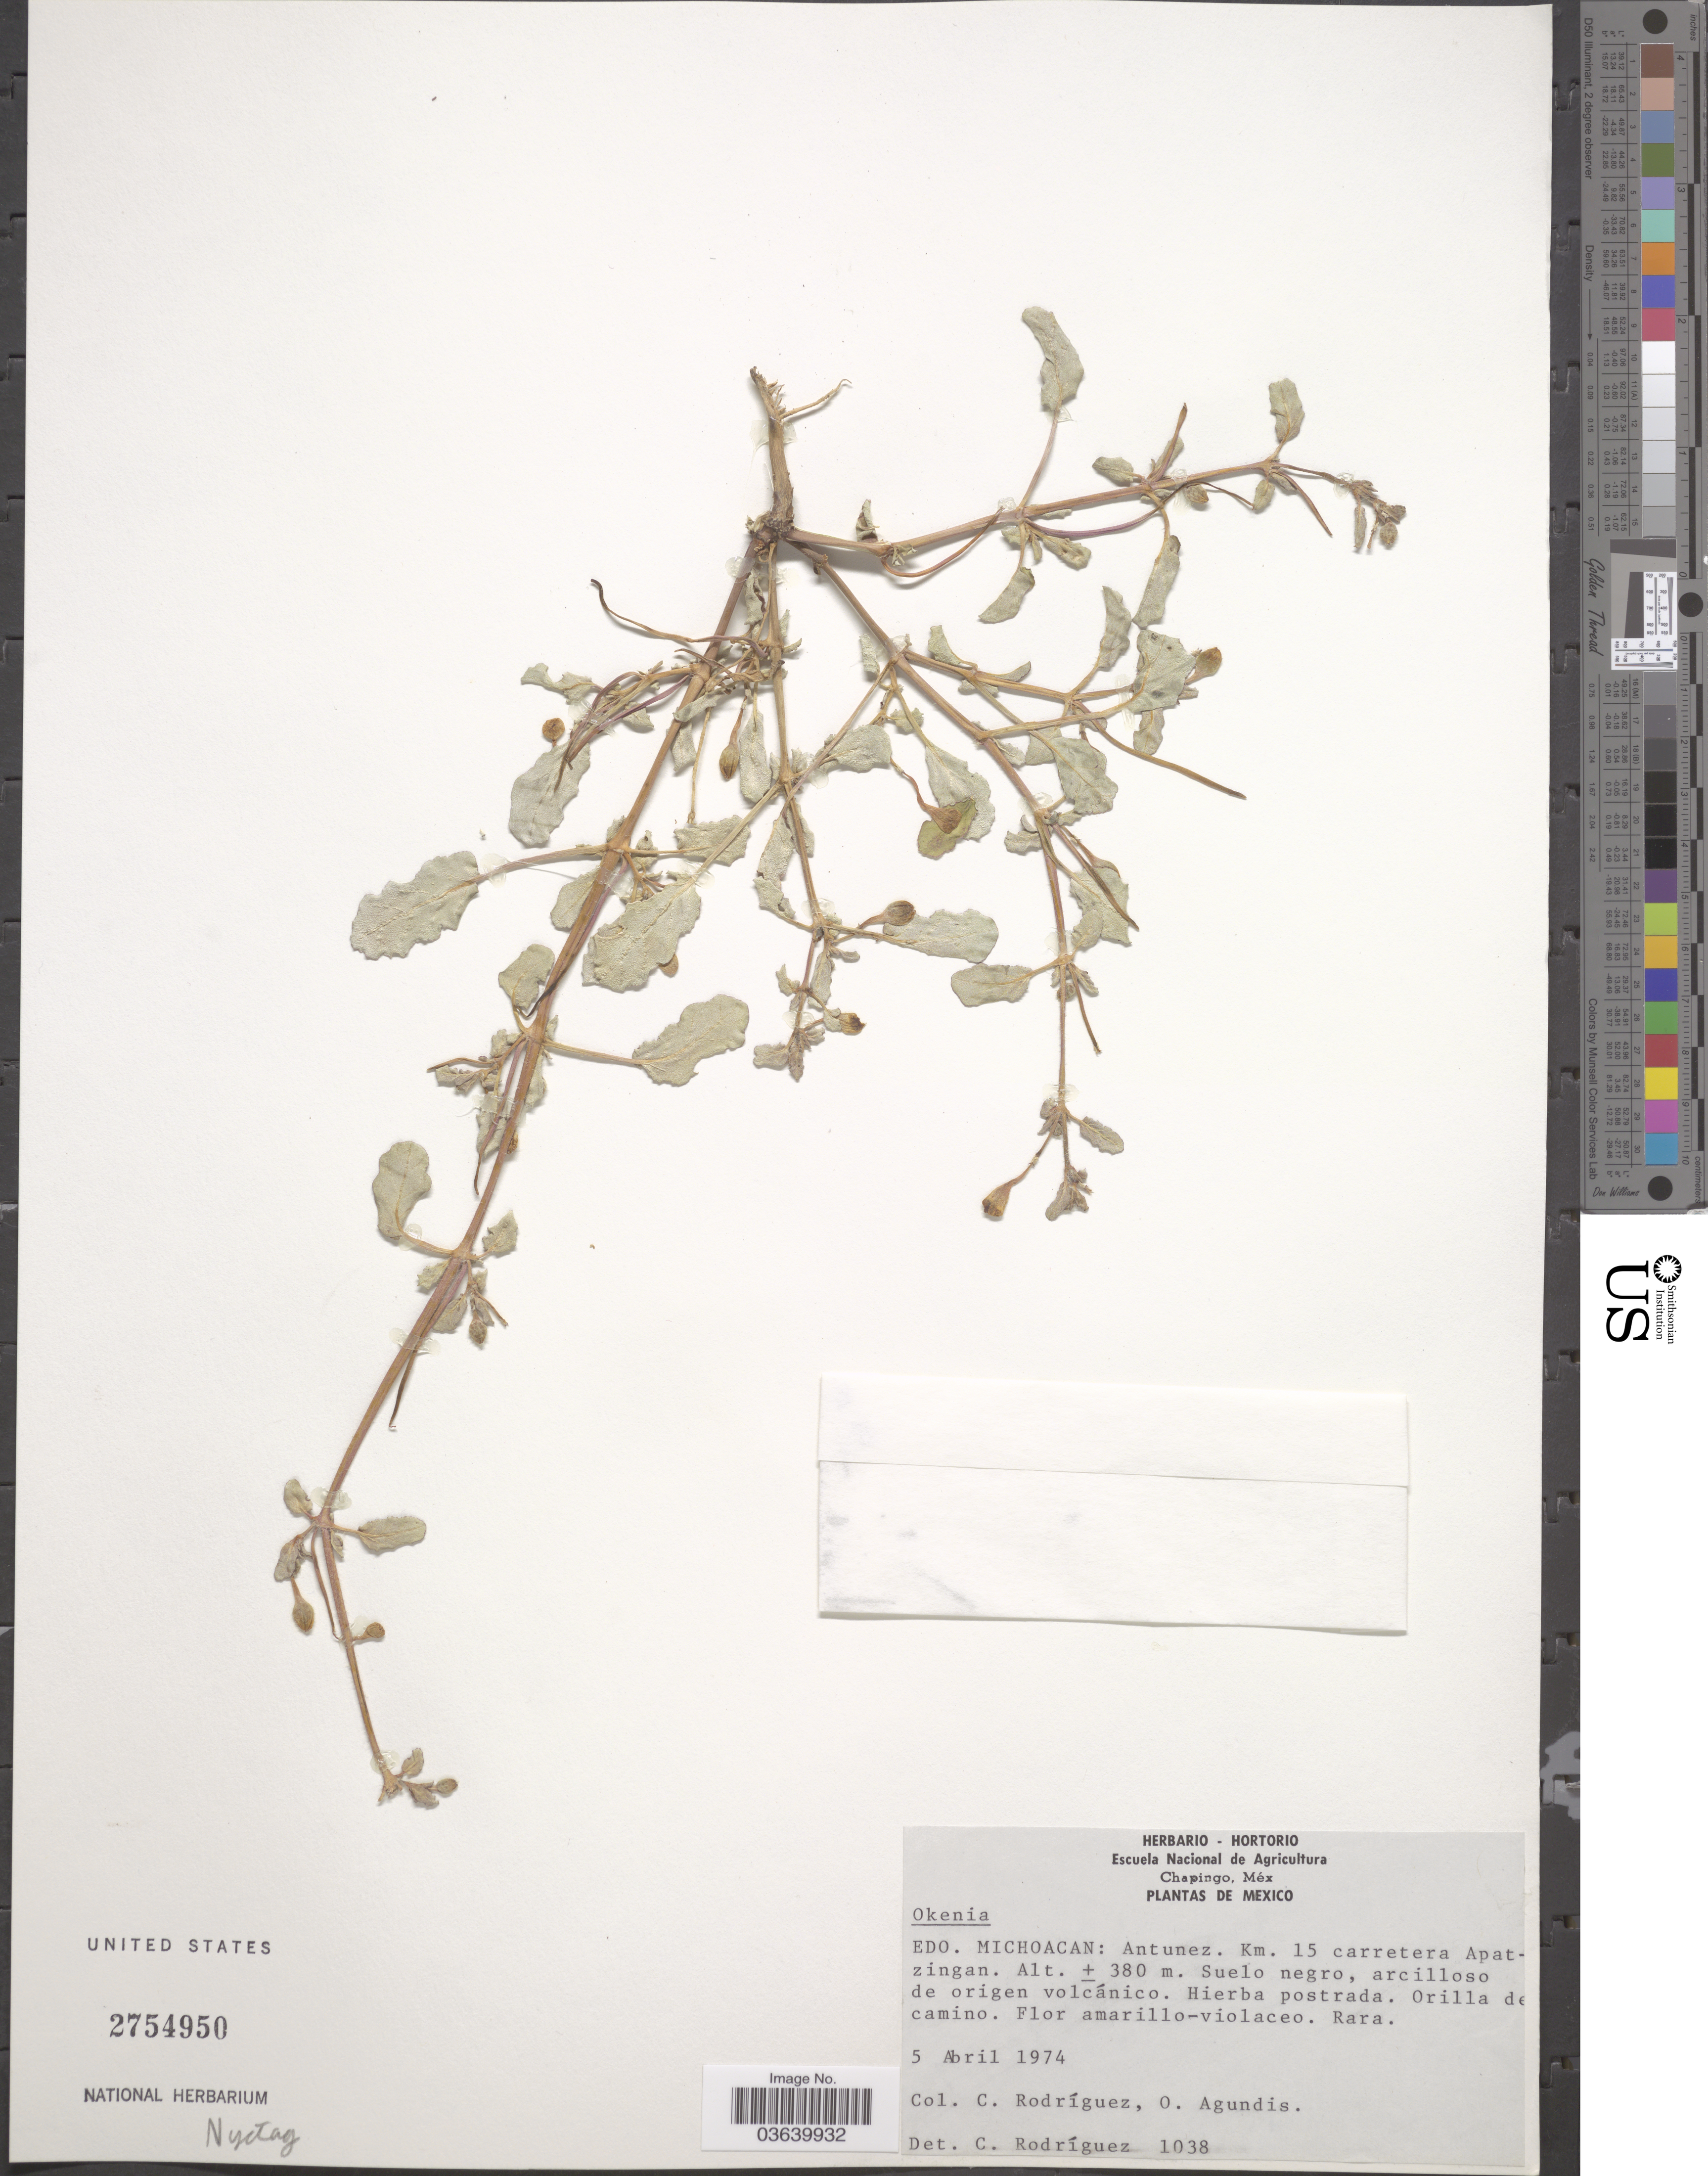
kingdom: Plantae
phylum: Tracheophyta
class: Magnoliopsida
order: Caryophyllales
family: Nyctaginaceae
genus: Okenia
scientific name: Okenia sp.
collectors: C. Rodríguez-Flores & O. Agundis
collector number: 1038?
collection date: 1974-04-05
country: Mexico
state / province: Michoacán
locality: Antunez. Km. 15 carretera Apatzingan.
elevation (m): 380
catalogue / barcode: US 2754950